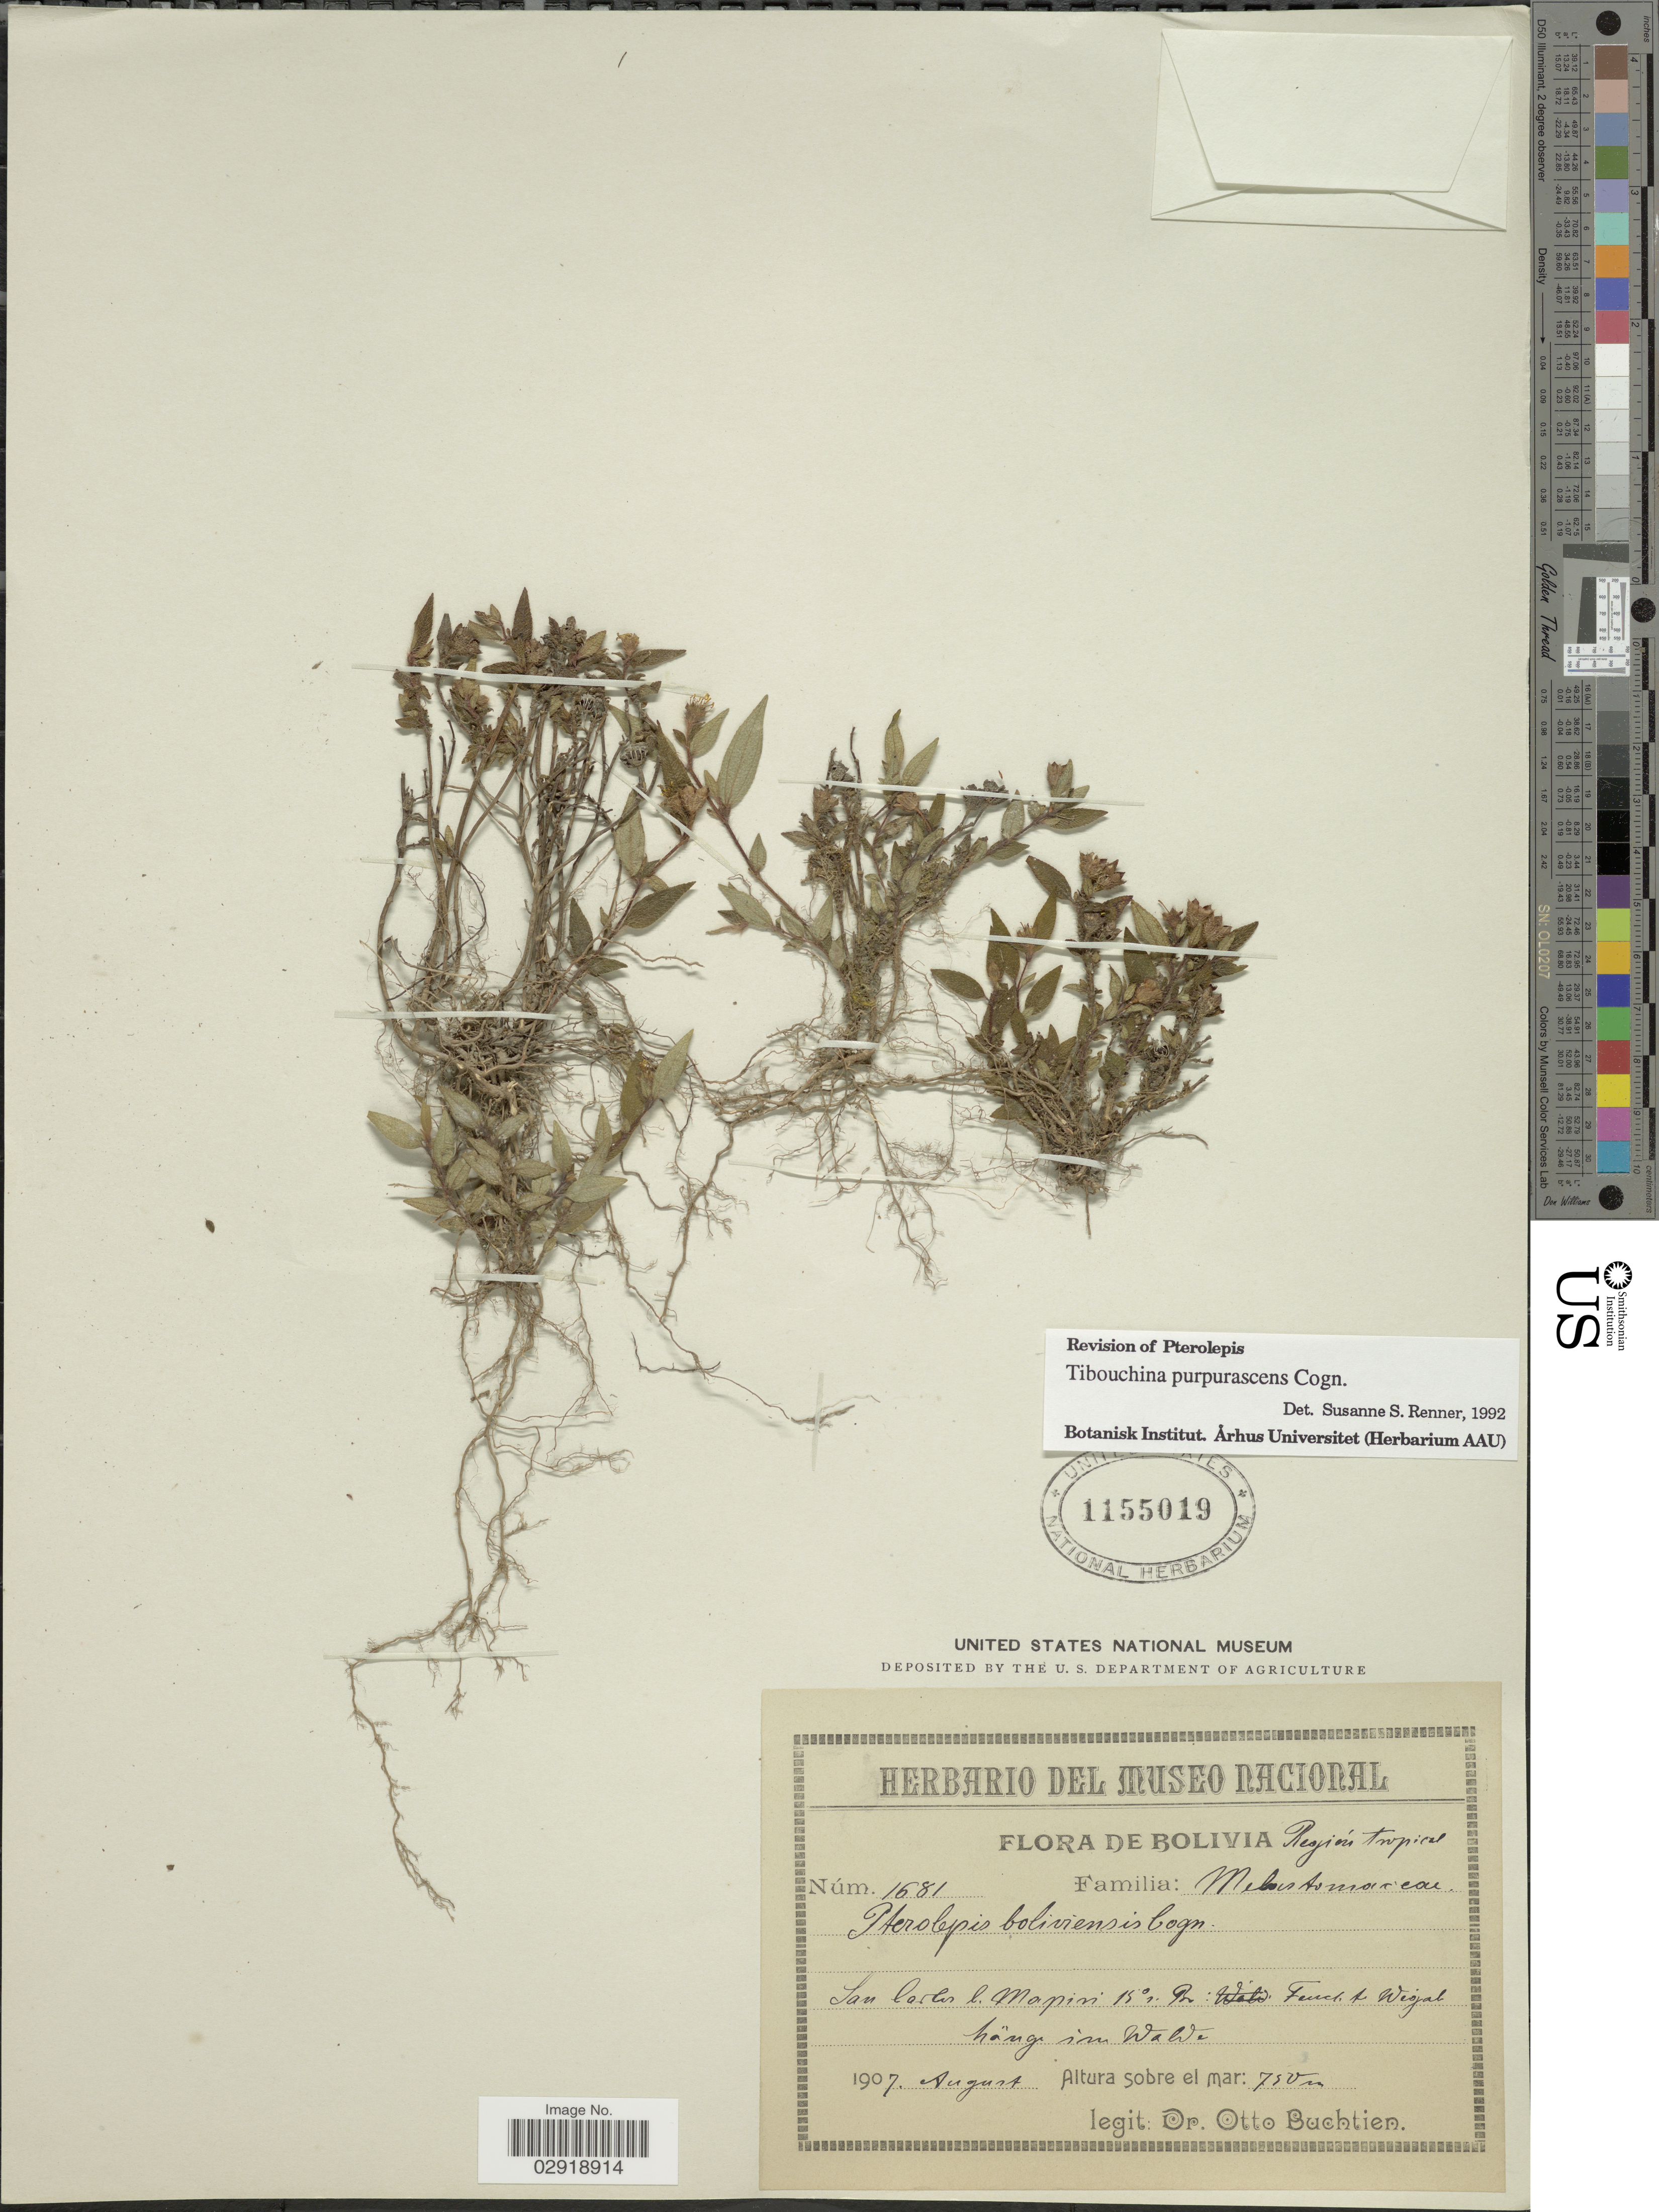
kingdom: Plantae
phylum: Tracheophyta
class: Magnoliopsida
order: Myrtales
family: Melastomataceae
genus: Chaetogastra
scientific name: Chaetogastra purpurascens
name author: (Cogn.) P.J.F. Guim. & Michelang.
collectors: O. Buchtien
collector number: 1681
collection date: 1907-08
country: Bolivia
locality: Región tropical. San Carlos l. Mapiri 15° n Br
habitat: Feuchtes wegabhängige im Walde.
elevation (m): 750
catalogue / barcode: US 1155019